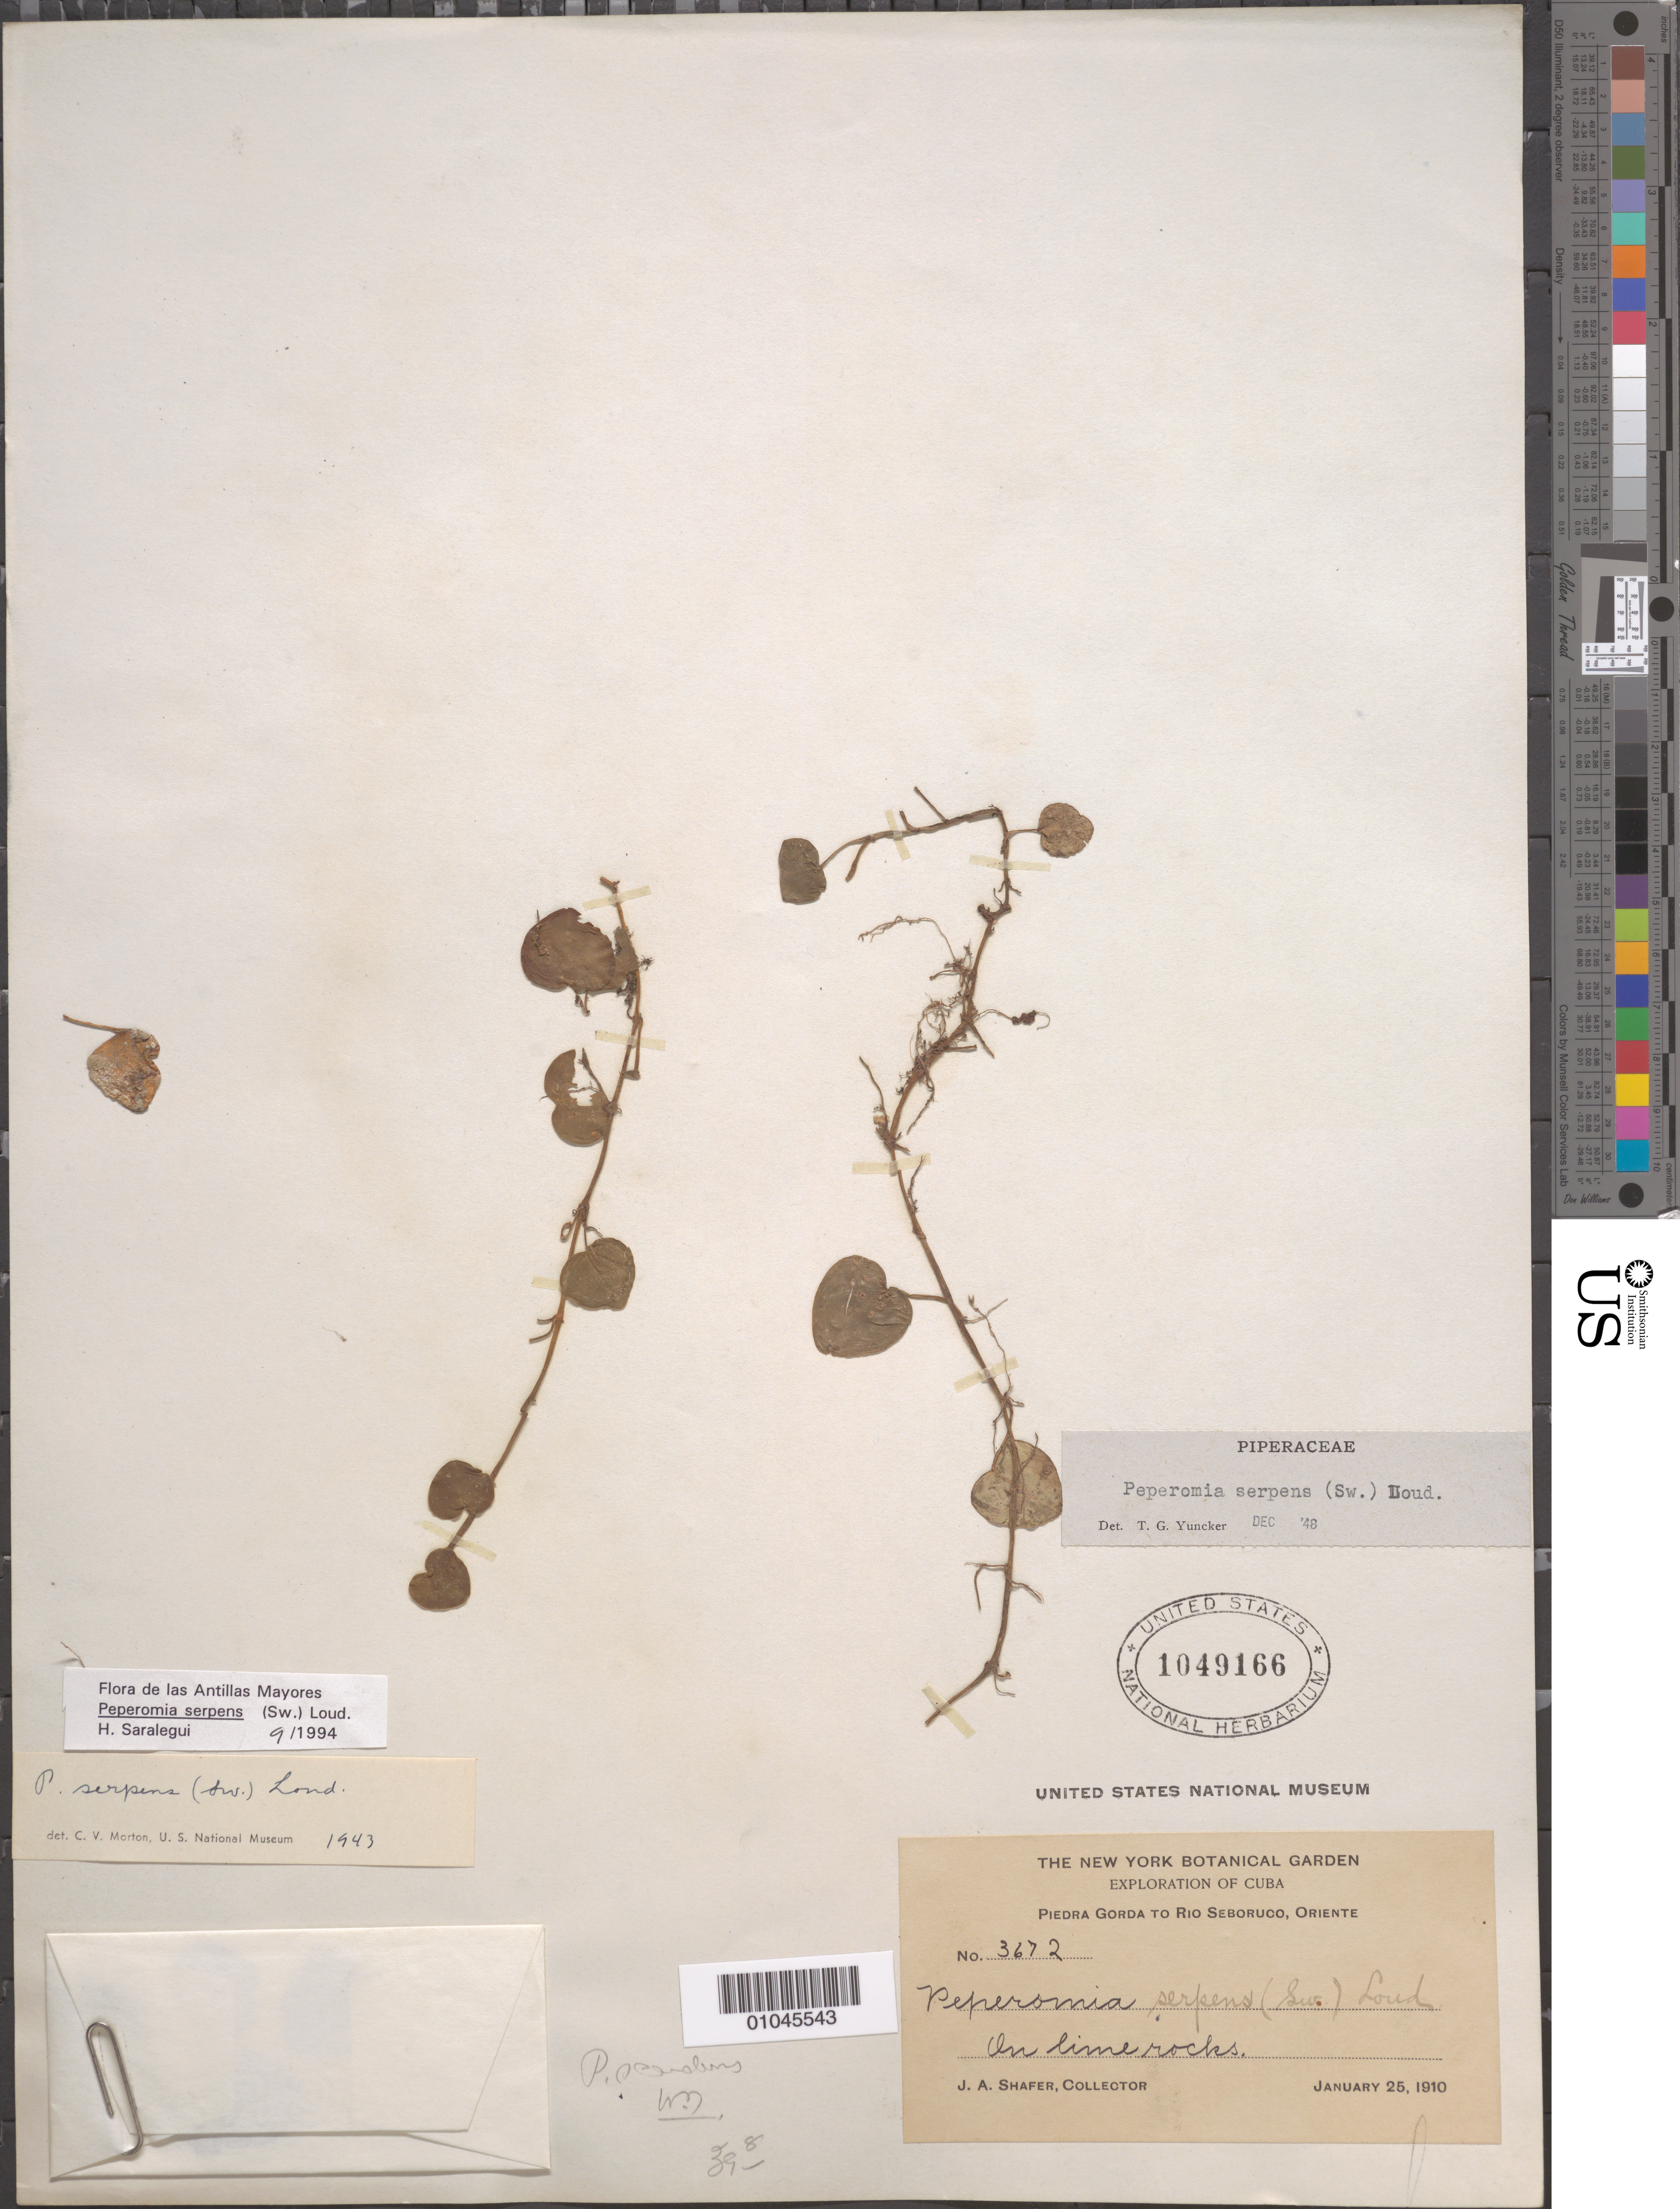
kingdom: Plantae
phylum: Tracheophyta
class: Magnoliopsida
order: Piperales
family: Piperaceae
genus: Peperomia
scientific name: Peperomia scandens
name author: Ruiz & Pav.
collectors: J. A. Shafer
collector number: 3672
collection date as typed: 25 Jan 1910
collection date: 1910-01-25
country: Cuba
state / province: Oriente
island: Cuba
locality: on limestone rocks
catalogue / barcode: US 1049166